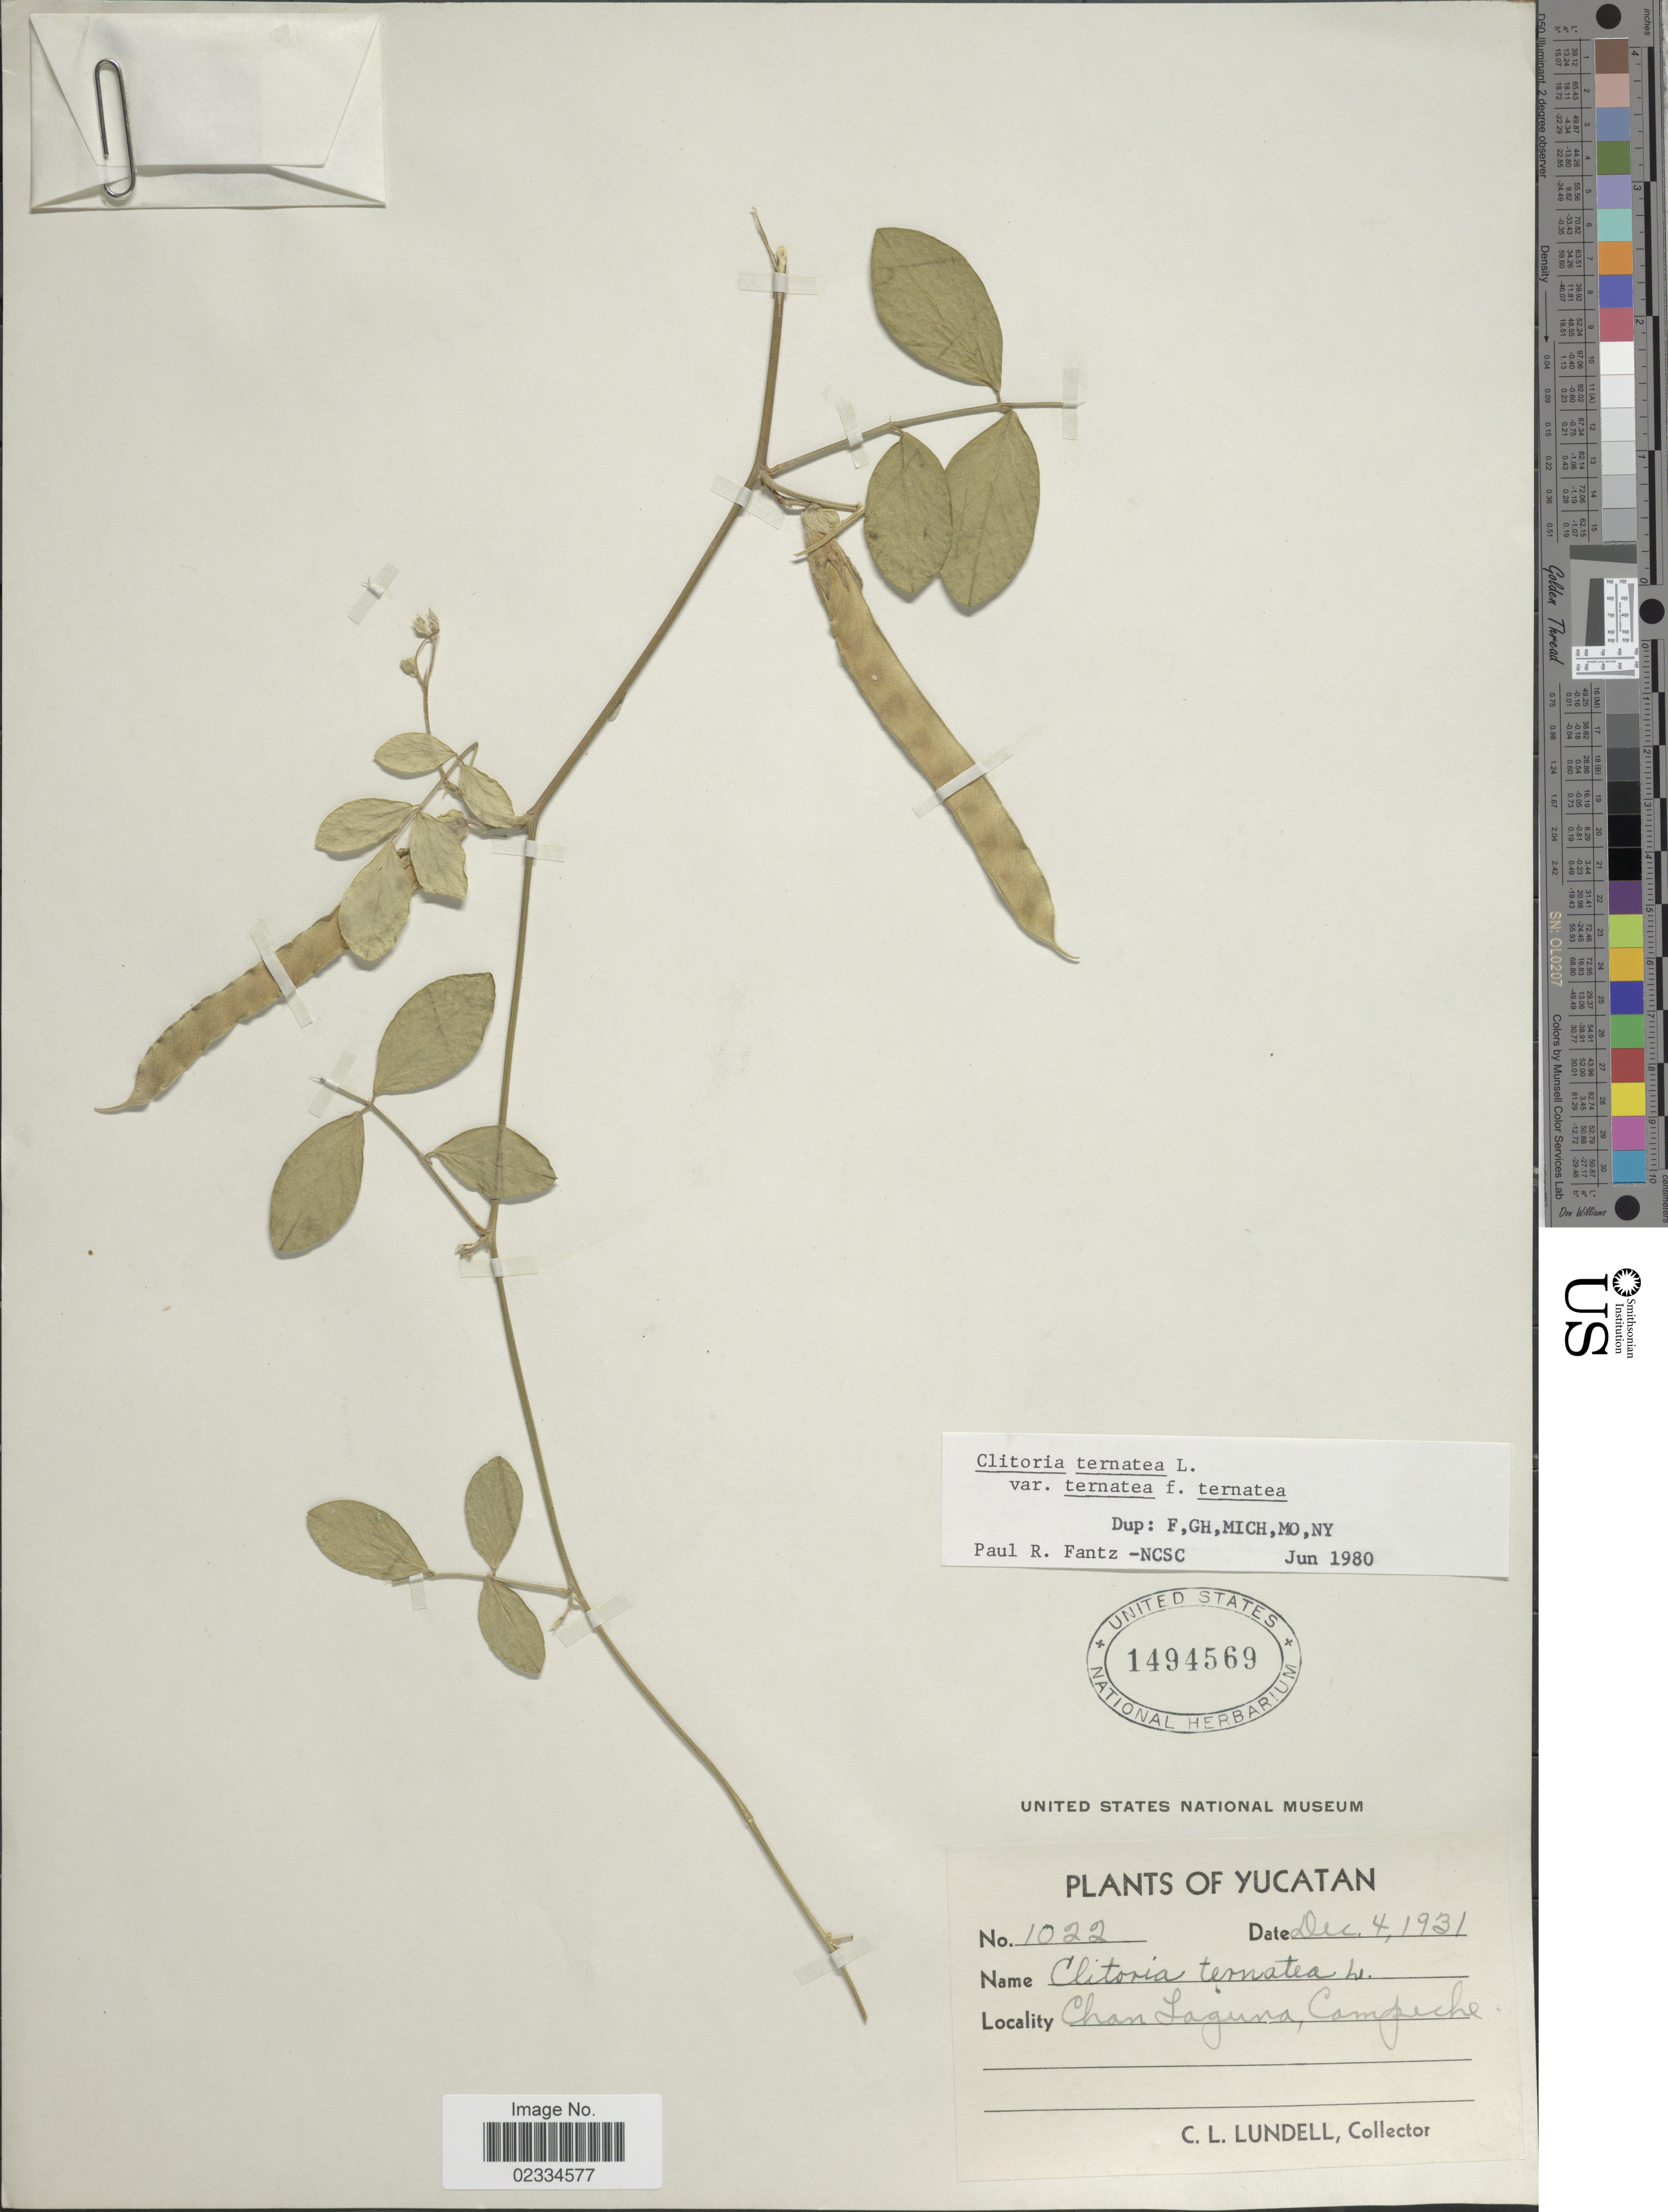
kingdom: Plantae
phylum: Tracheophyta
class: Magnoliopsida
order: Fabales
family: Fabaceae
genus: Clitoria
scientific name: Clitoria ternatea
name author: L.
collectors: C. L. Lundell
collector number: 1022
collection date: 1931-12-04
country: Mexico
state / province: Yucatán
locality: Chan Laguna, Campeche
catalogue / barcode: US 1494569